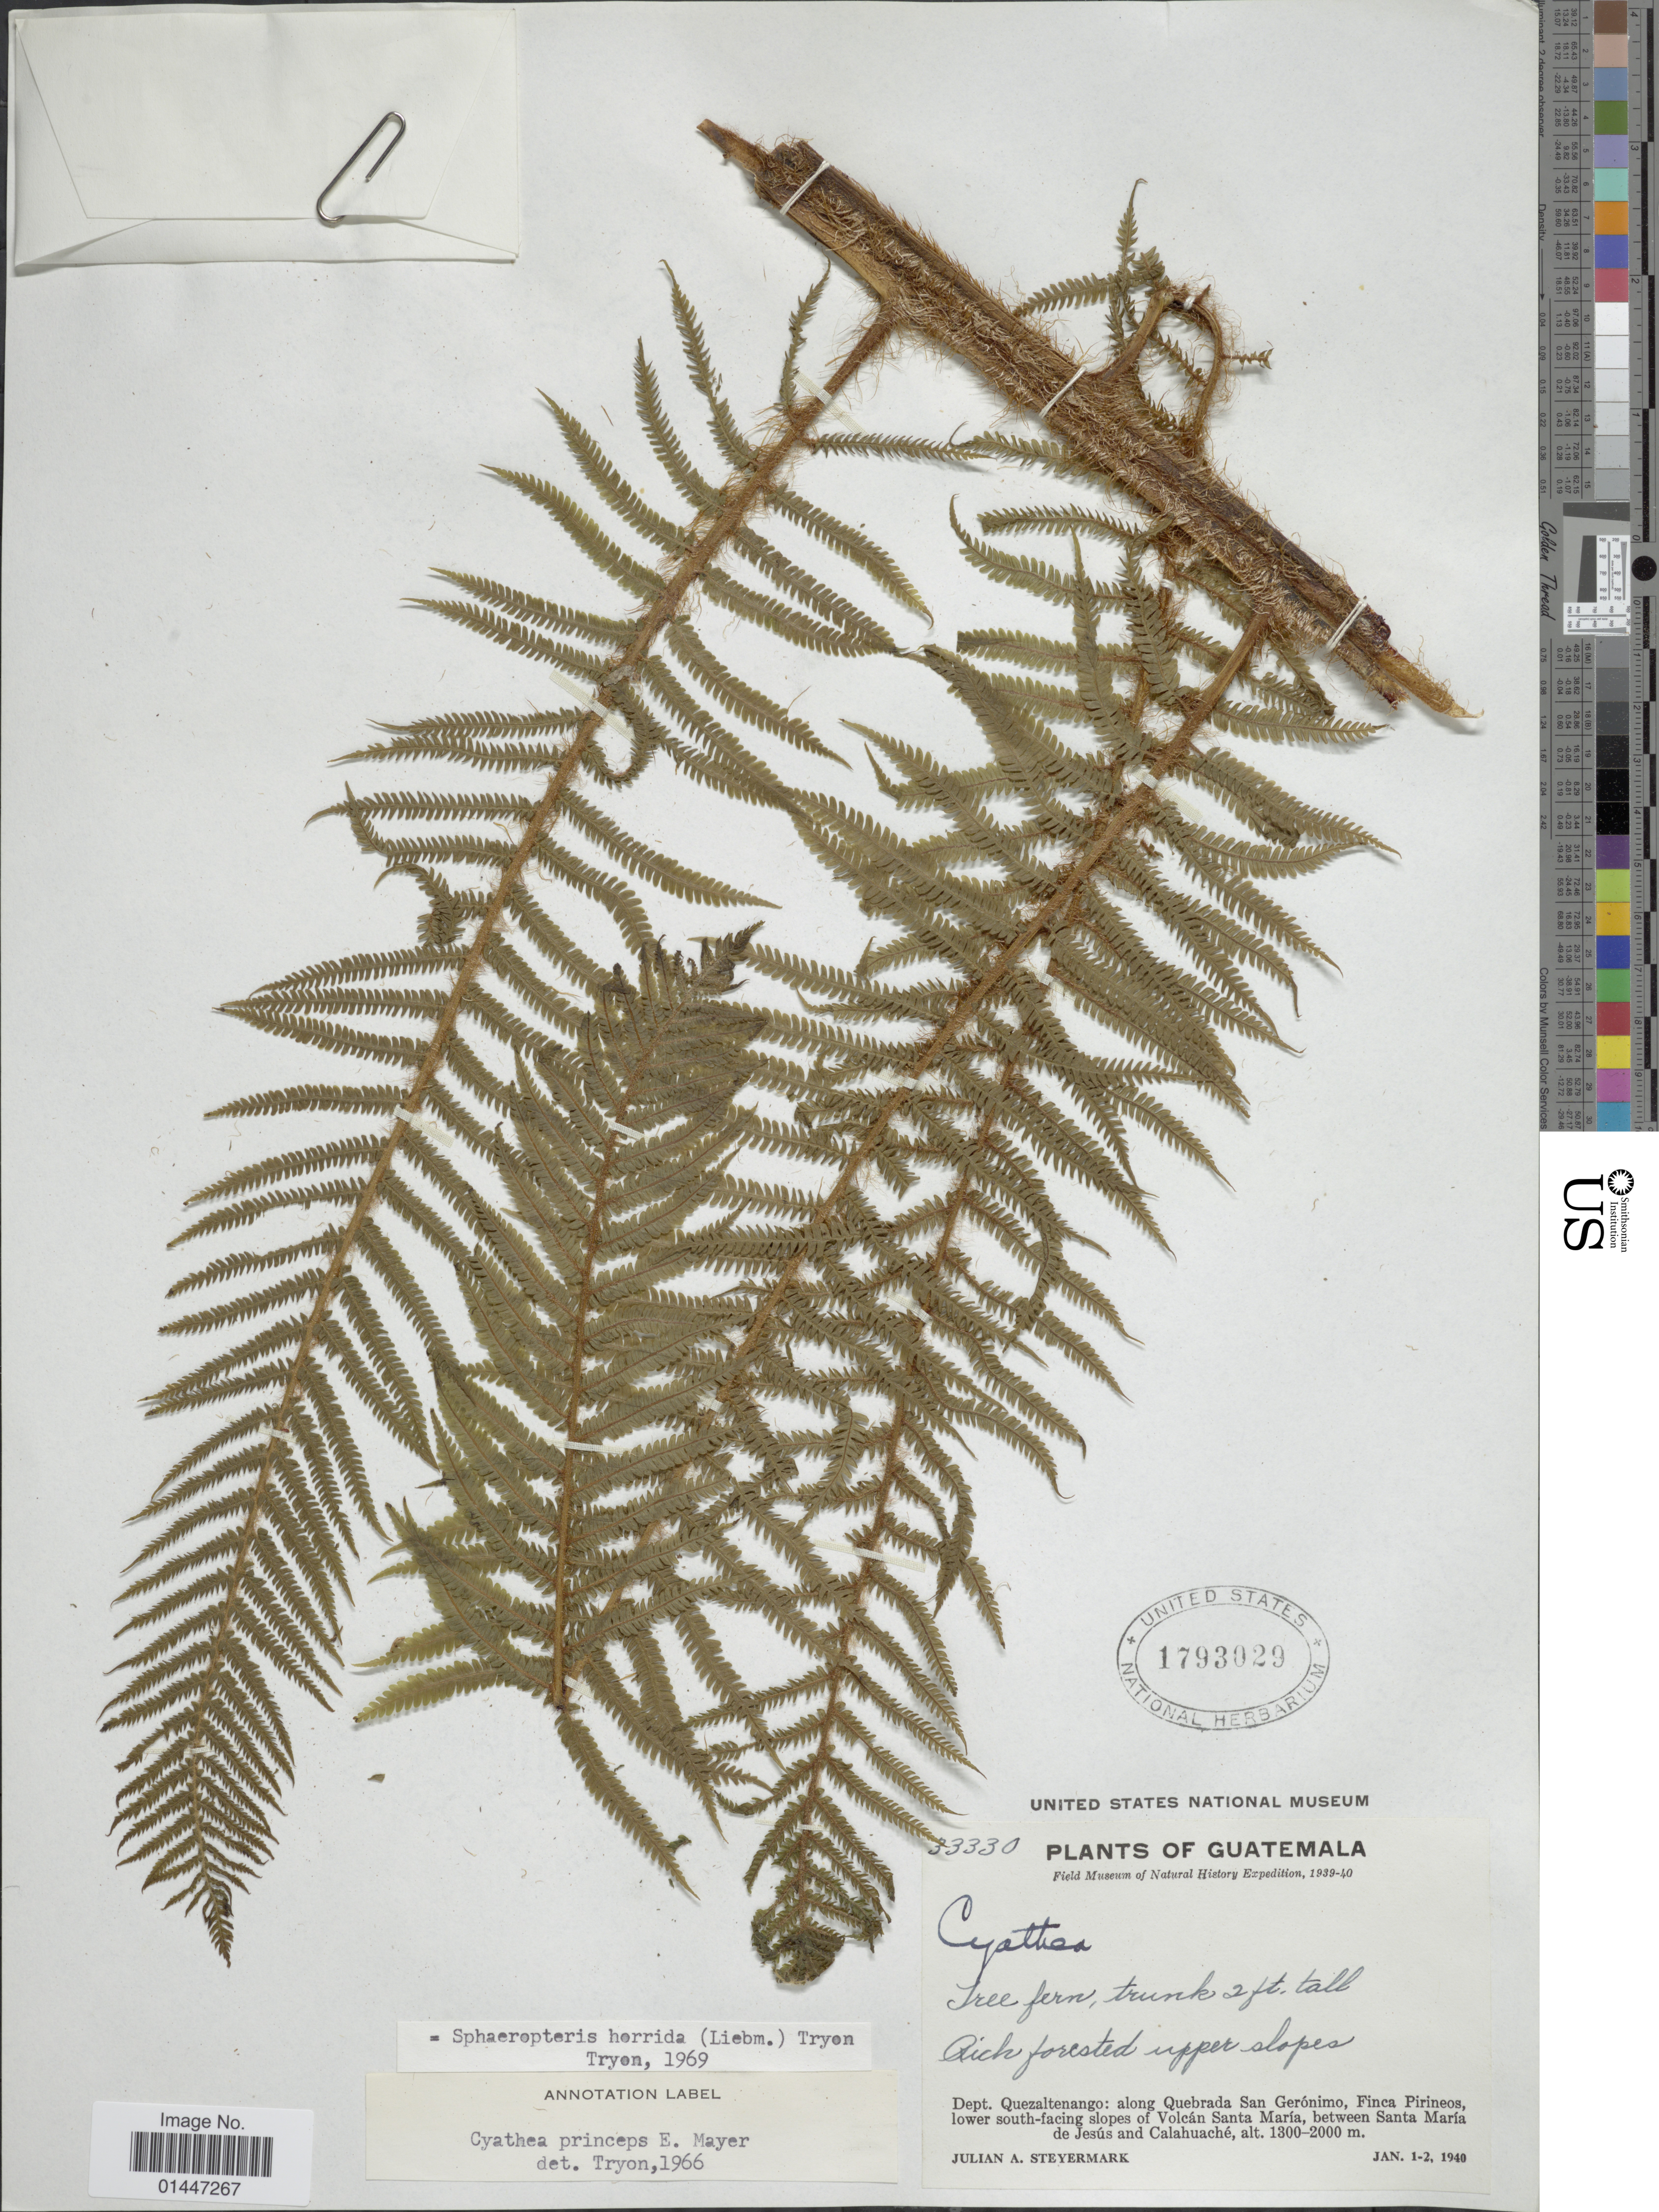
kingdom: Plantae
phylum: Tracheophyta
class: Polypodiopsida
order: Cyatheales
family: Cyatheaceae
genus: Sphaeropteris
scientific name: Sphaeropteris horrida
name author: (Liebm.) R.M. Tryon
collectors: J. Steyermark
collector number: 33330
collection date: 1940-01-01/1940-01-02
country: Guatemala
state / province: Quetzaltenango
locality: Dept. Quezaltenango: along Quebrada San Geronimo, Finca Pirineos, lower south- facing slopes of Volcan Santa Maris, between Santa Maria de Jesus and Calahuache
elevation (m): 1300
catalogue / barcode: US 1793029